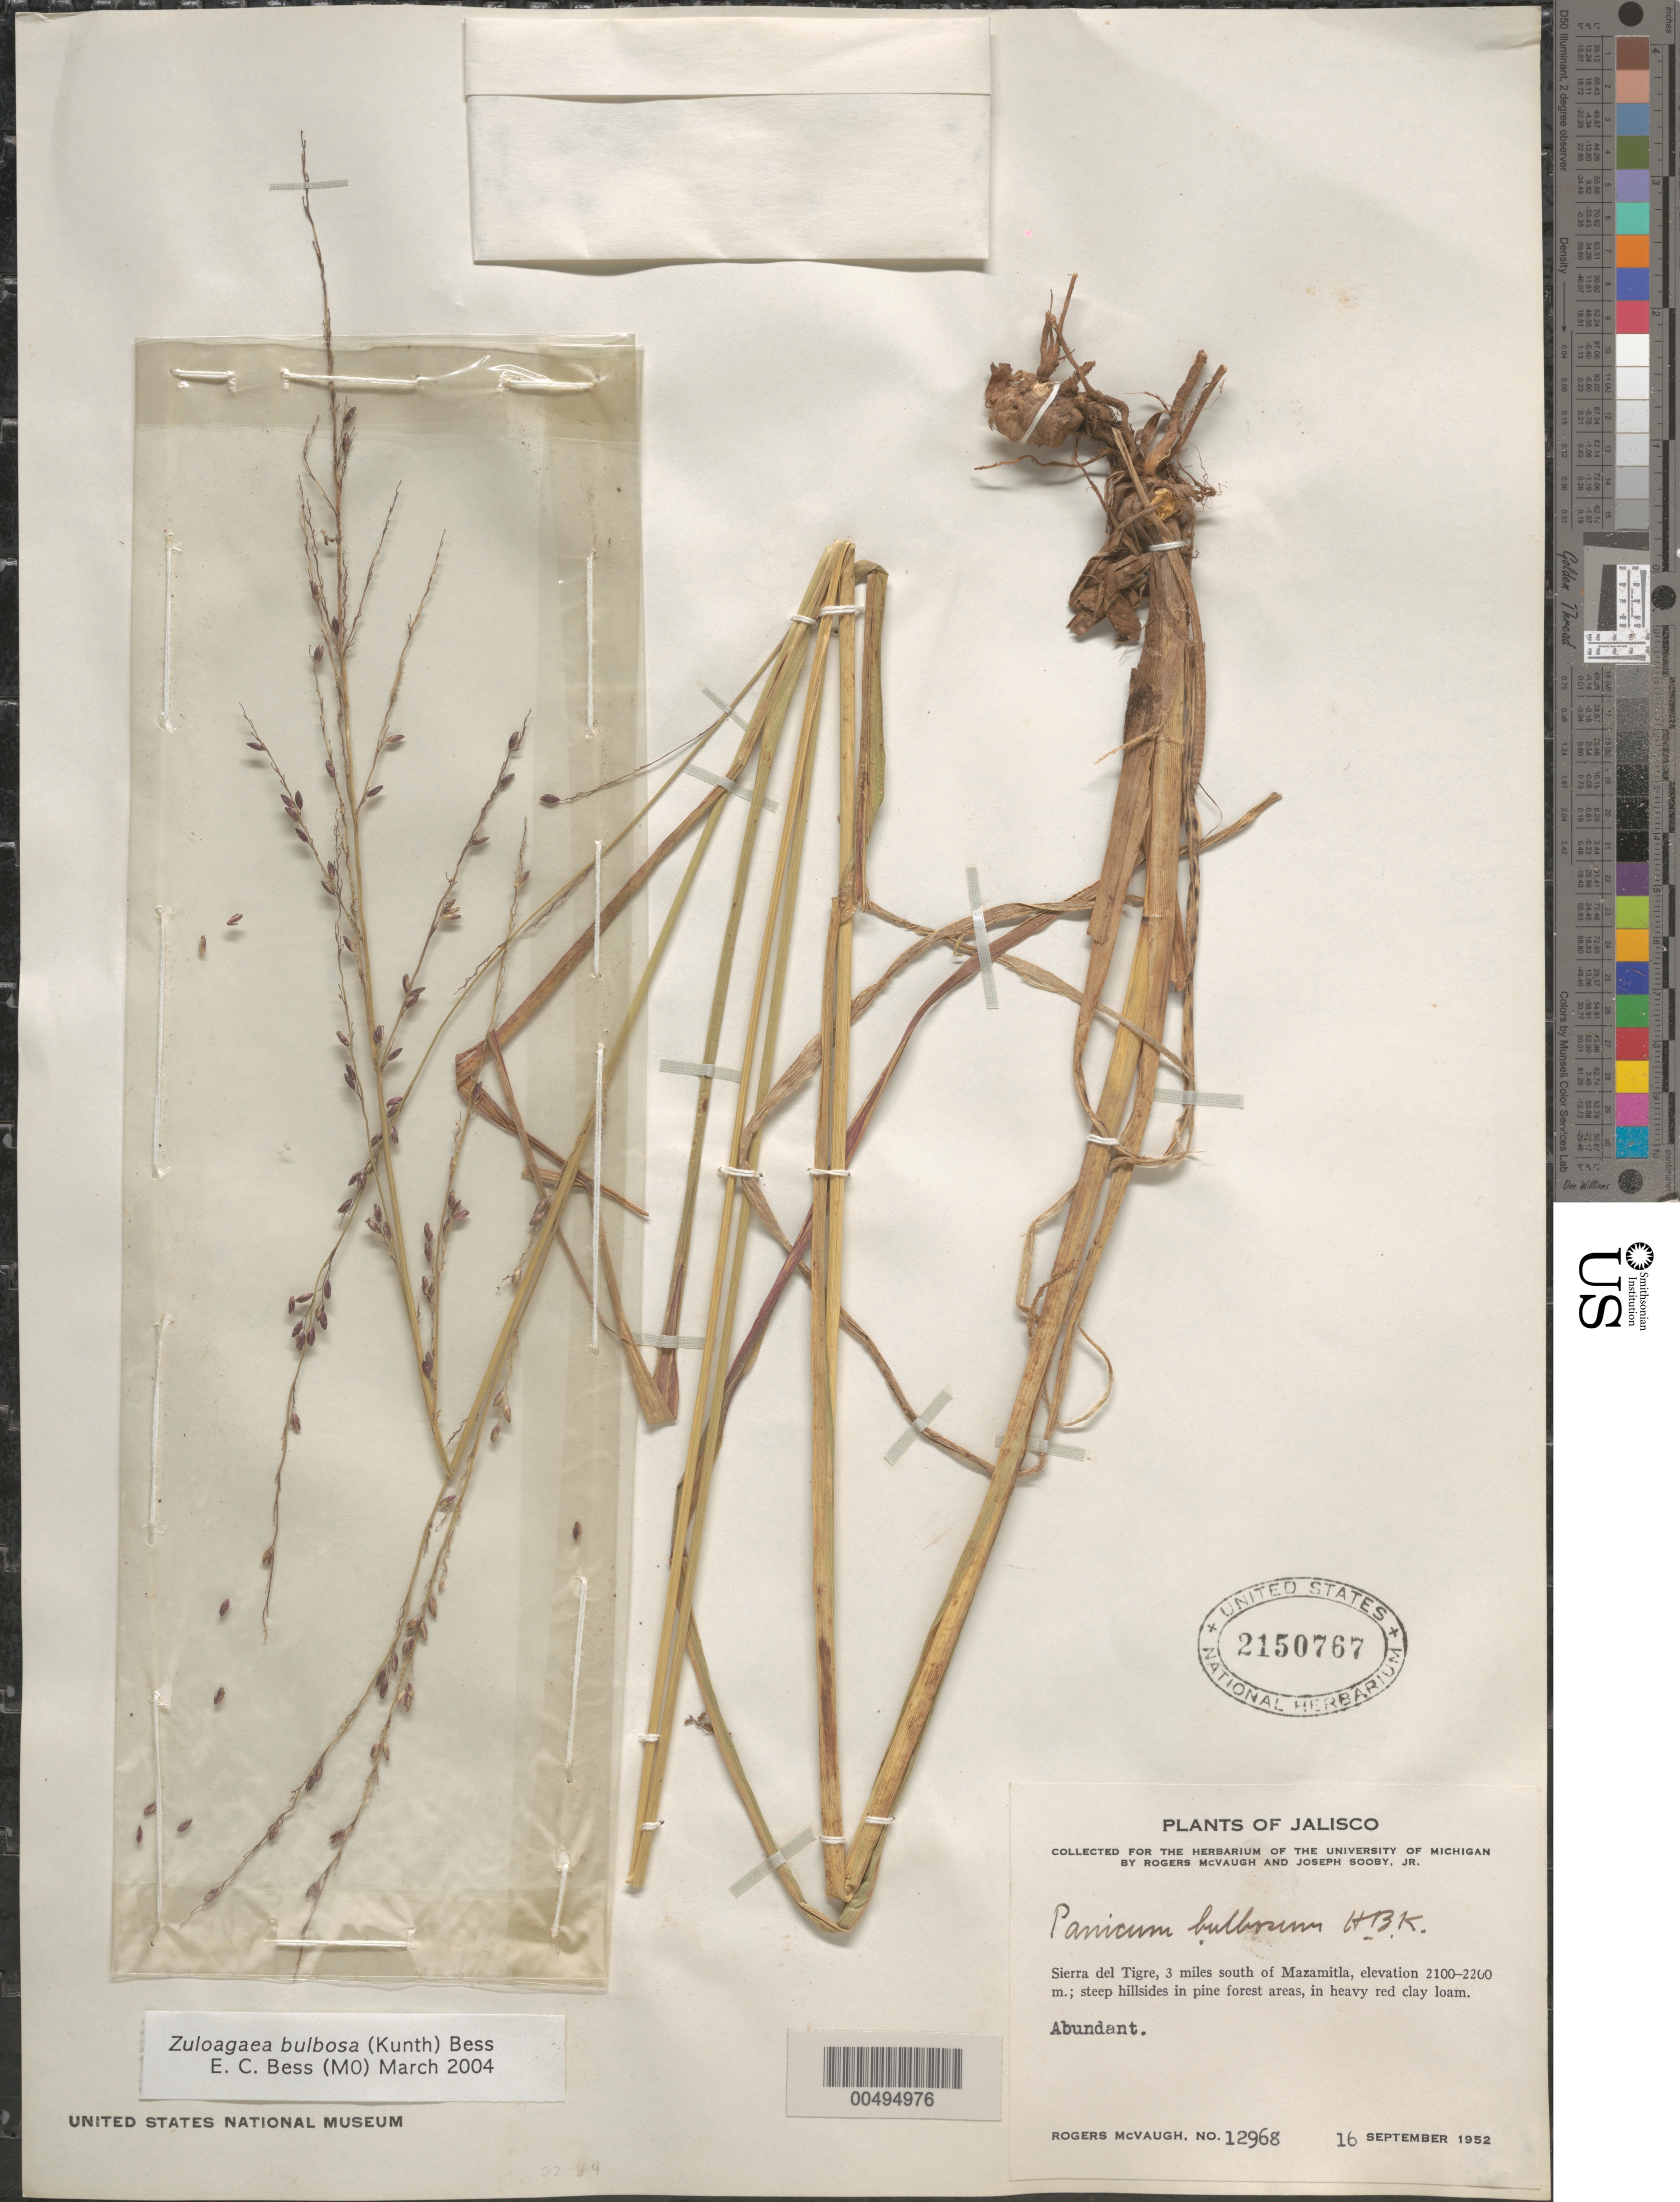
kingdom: Plantae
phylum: Tracheophyta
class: Liliopsida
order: Poales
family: Poaceae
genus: Panicum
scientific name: Panicum bulbosum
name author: Kunth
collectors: R. McVaugh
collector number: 12968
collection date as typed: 16 Sep 1952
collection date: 1952-09-16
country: Mexico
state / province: Jalisco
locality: Sierra del Tigre, 3 mi S of Mazamitla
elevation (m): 2100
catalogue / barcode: US 2150767